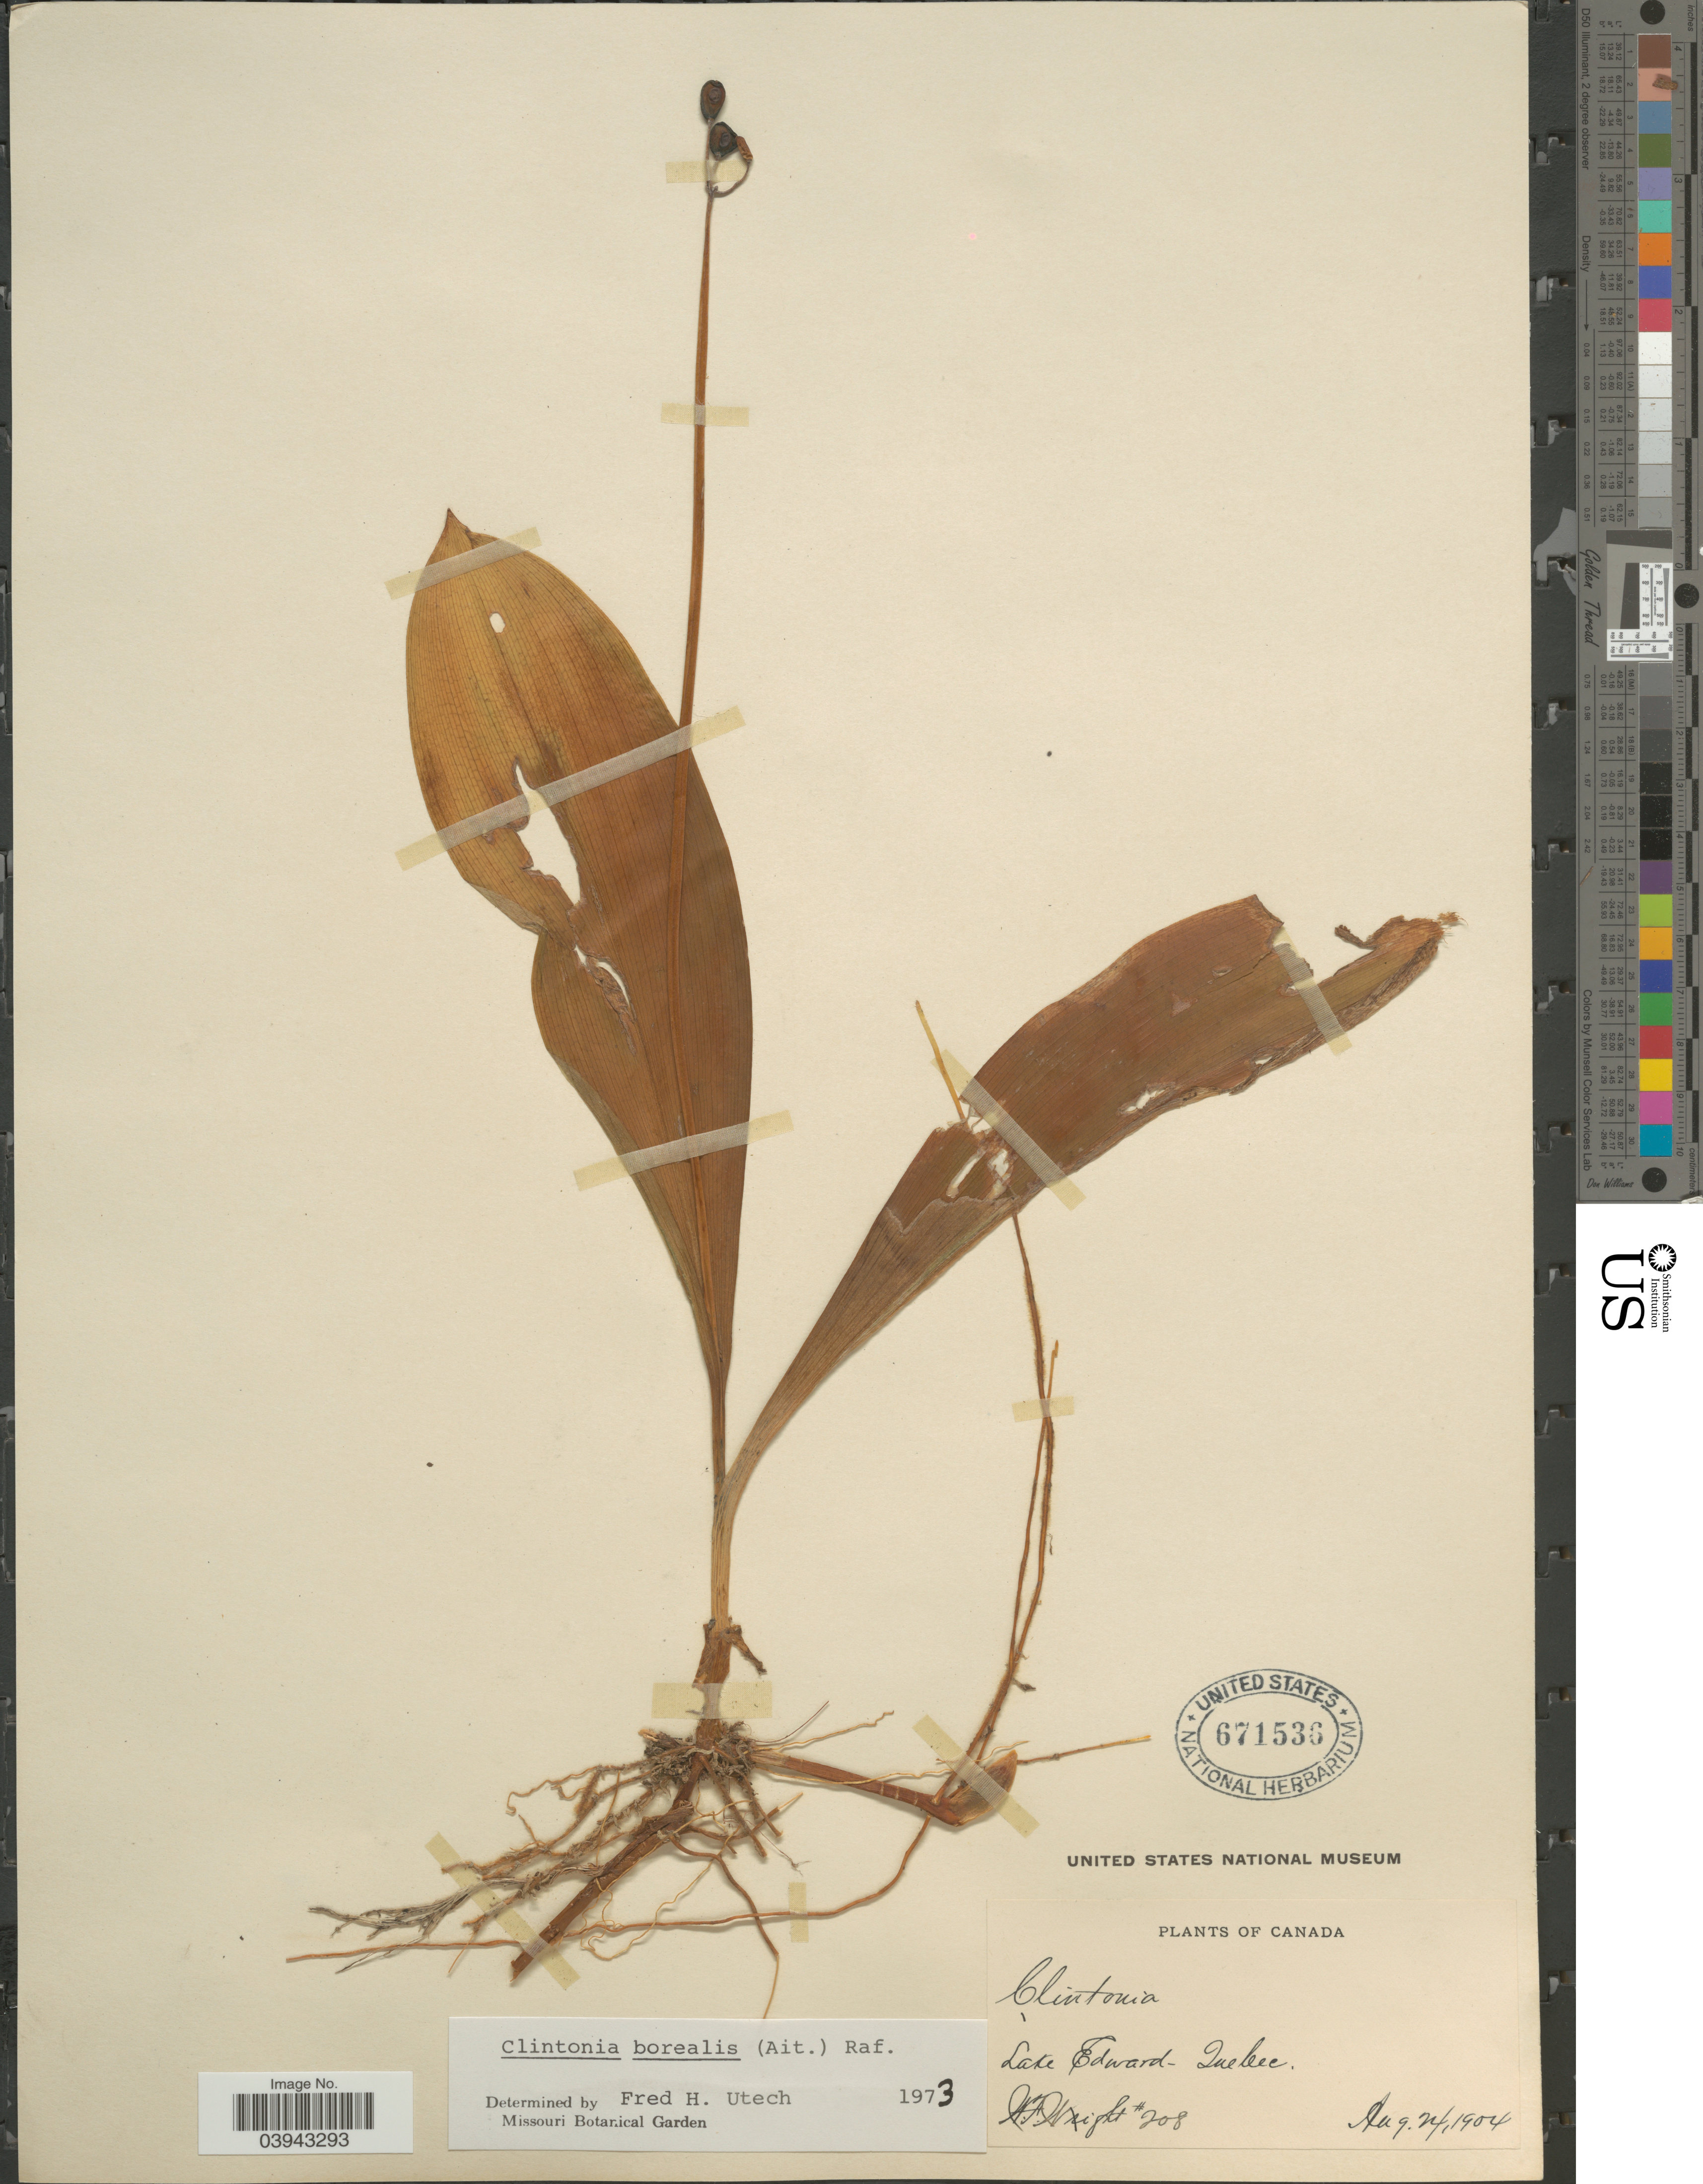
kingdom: Plantae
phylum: Tracheophyta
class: Liliopsida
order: Liliales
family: Liliaceae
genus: Clintonia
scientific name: Clintonia borealis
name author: (Aiton) Raf.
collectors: W. F. Wright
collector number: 208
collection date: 1904-08-24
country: Canada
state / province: Quebec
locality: Lake Edward.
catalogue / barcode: US 671536